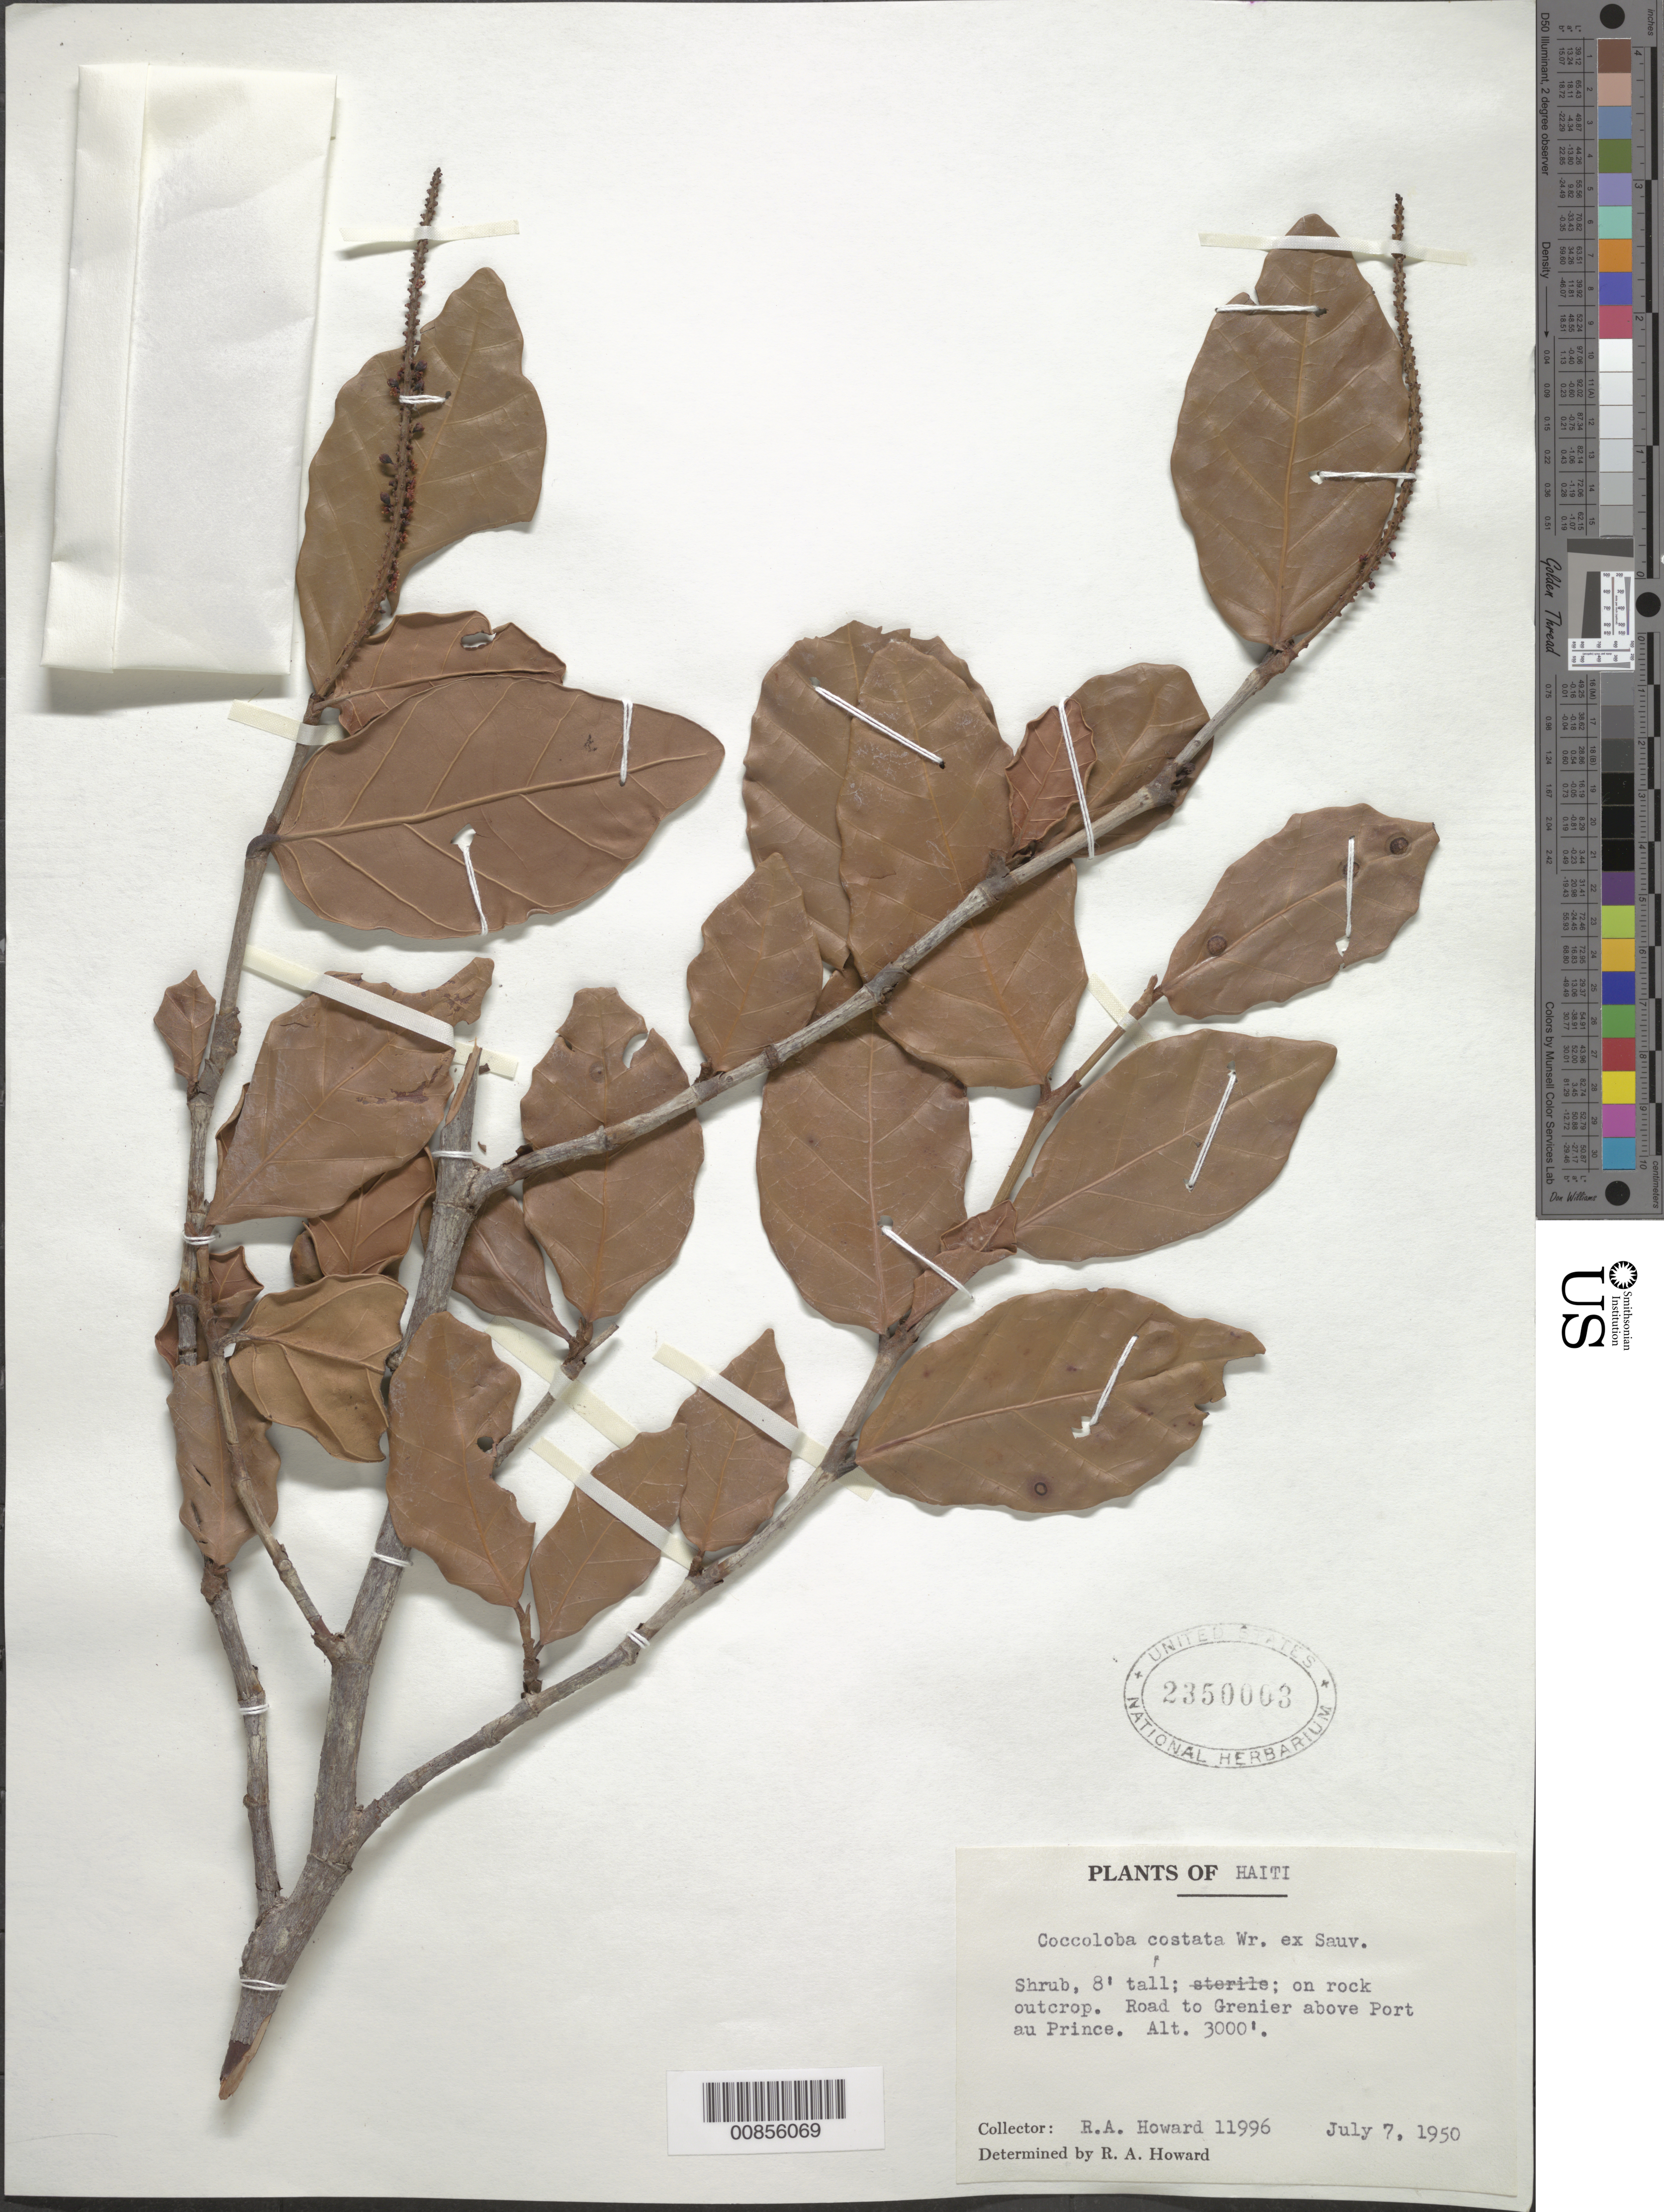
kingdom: Plantae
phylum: Tracheophyta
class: Magnoliopsida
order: Caryophyllales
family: Polygonaceae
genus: Coccoloba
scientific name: Coccoloba costata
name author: C. Wright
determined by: Howard, R. A.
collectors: R. A. Howard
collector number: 11996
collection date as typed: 07 Jul 1950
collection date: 1950-07-07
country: Haiti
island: Hispaniola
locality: Road to Grenier above Port au Prince.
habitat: On rock outcrop.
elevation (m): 914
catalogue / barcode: US 2350003